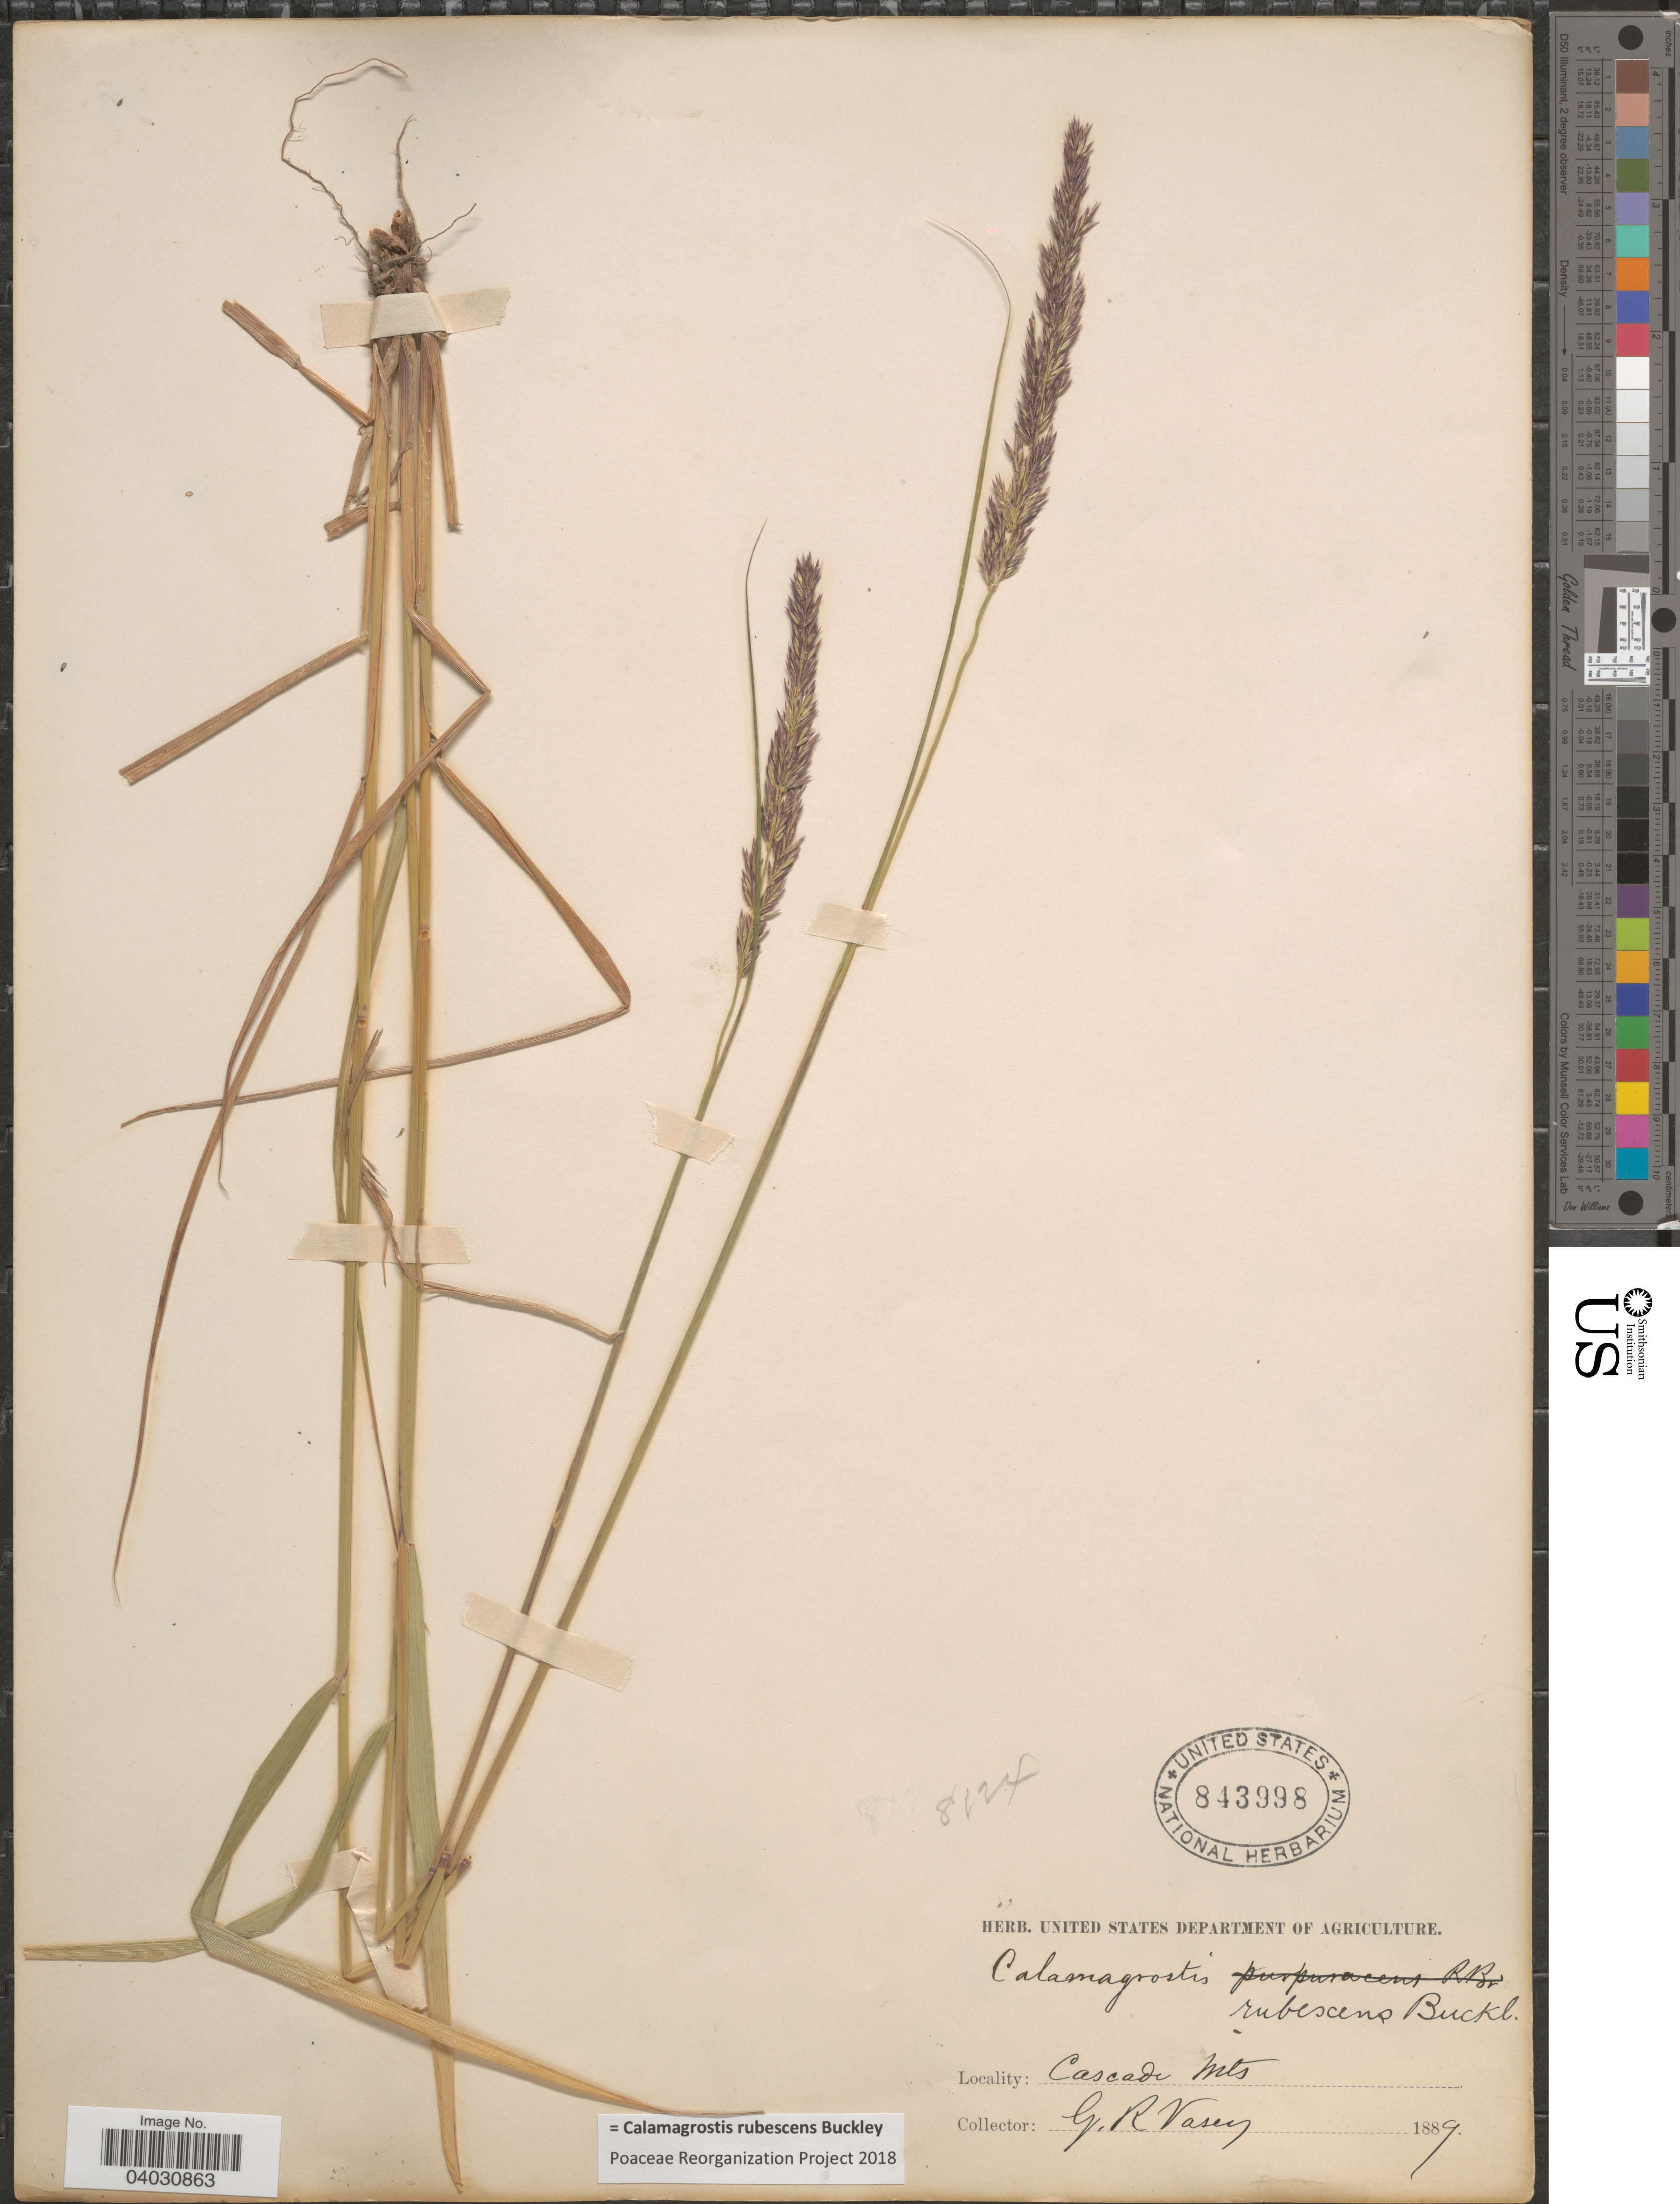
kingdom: Plantae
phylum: Tracheophyta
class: Liliopsida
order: Poales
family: Poaceae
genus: Calamagrostis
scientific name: Calamagrostis rubescens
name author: Buckley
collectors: G. R. Vasey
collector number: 8124?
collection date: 1889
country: United States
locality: Cascade Mts.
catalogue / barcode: US 843998